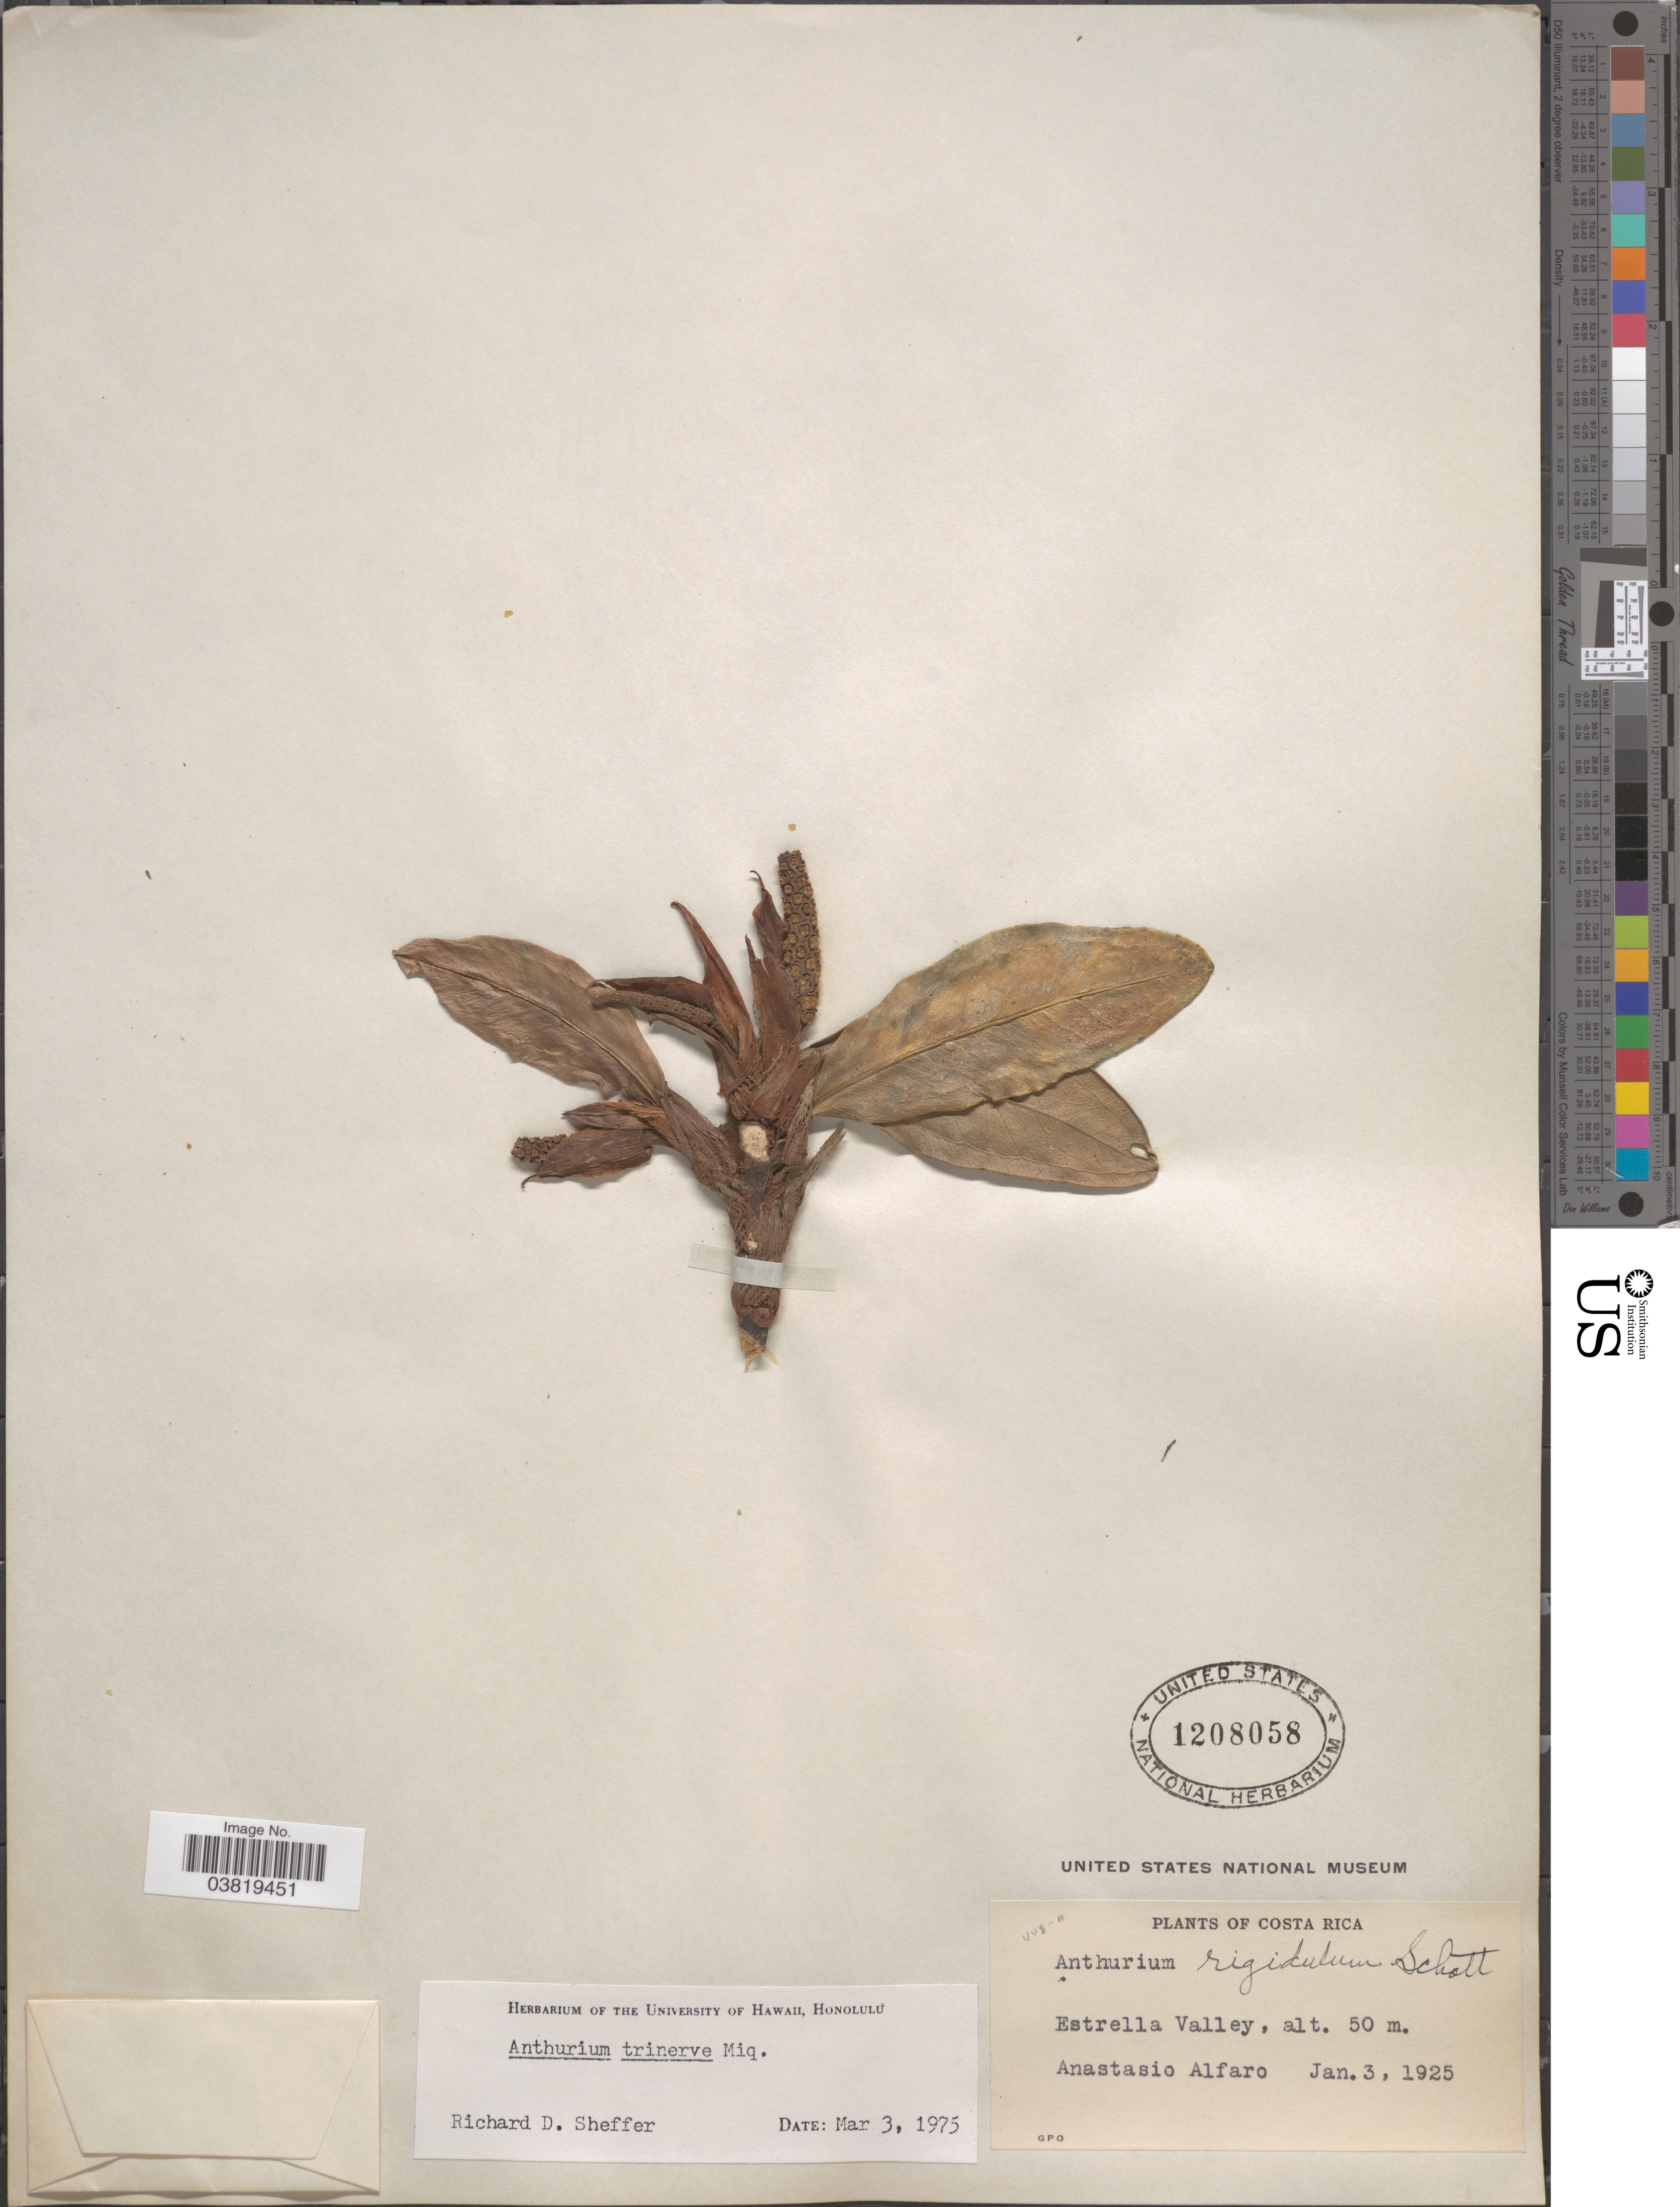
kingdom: Plantae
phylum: Tracheophyta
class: Liliopsida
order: Alismatales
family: Araceae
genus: Anthurium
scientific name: Anthurium trinerve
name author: Miq.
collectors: A. Alfaro Gonzalez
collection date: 1925-01-03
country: Costa Rica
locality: Estrella Valley.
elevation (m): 50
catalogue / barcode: US 1208058